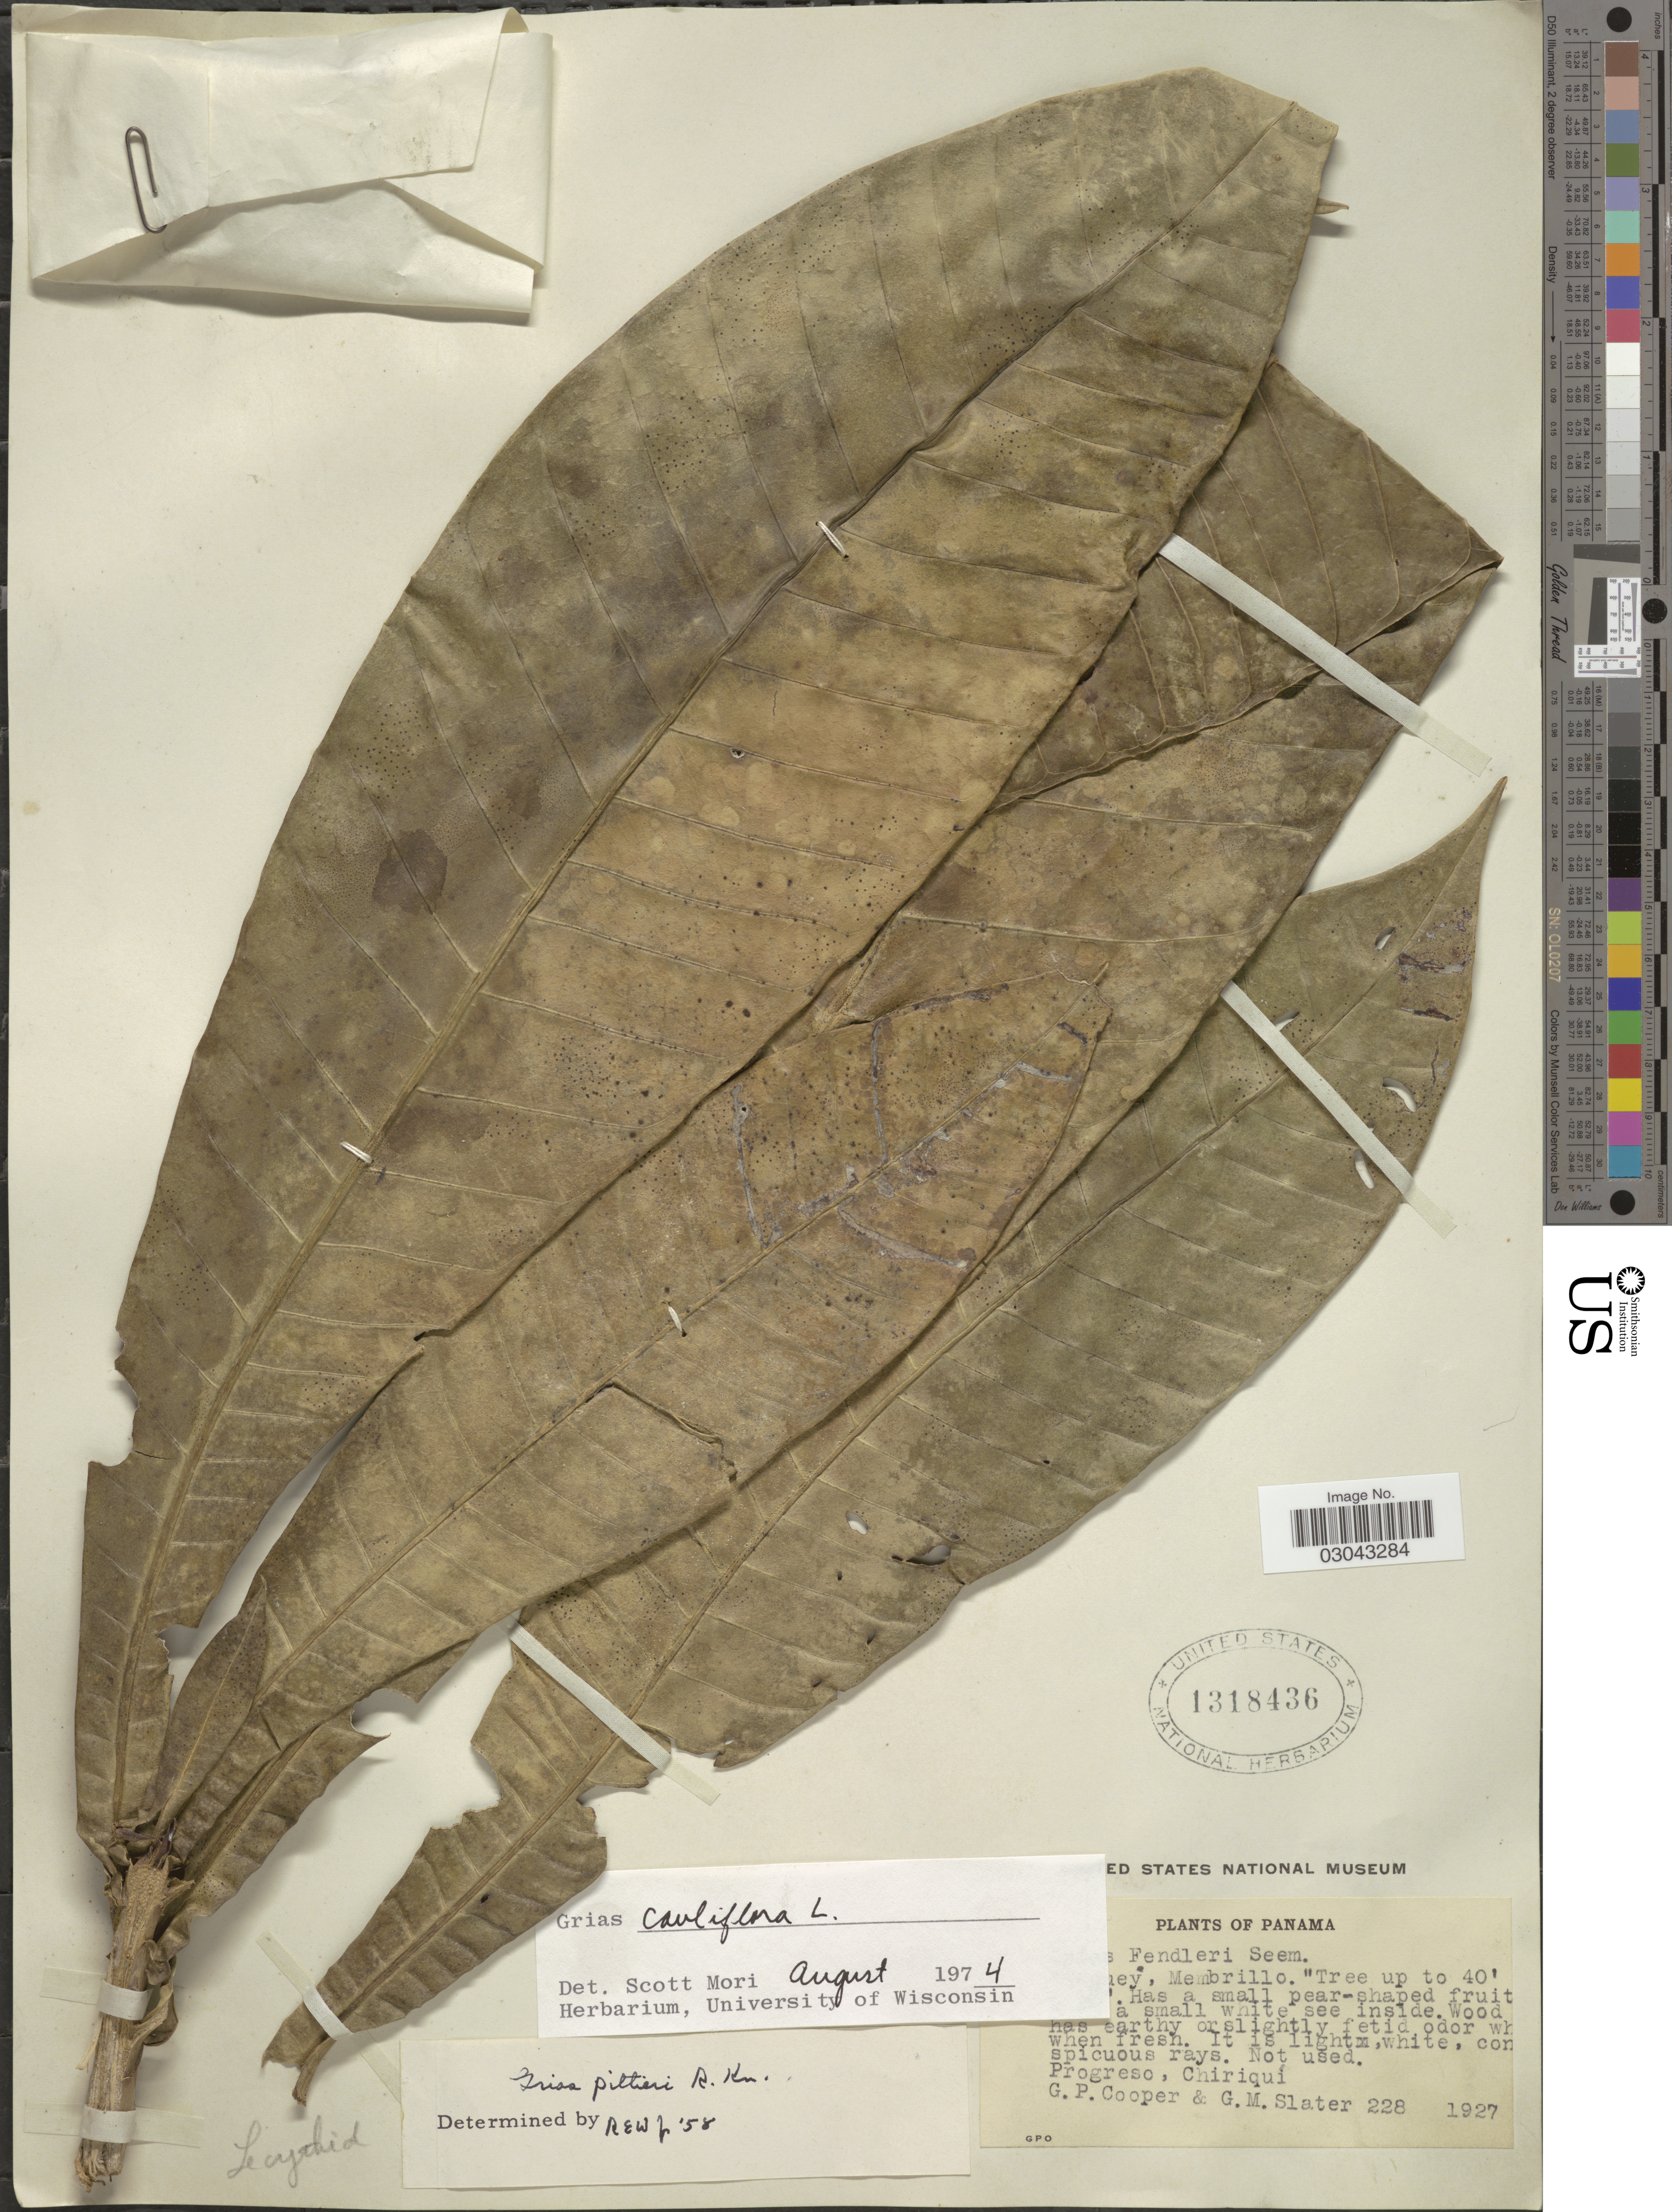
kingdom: Plantae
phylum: Tracheophyta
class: Magnoliopsida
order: Ericales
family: Lecythidaceae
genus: Grias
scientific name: Grias cauliflora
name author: L.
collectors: G. Cooper & G. Slater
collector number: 228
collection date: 1927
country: Panama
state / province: Chiriqui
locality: Progreso, Chiriquí.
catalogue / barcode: US 1318436